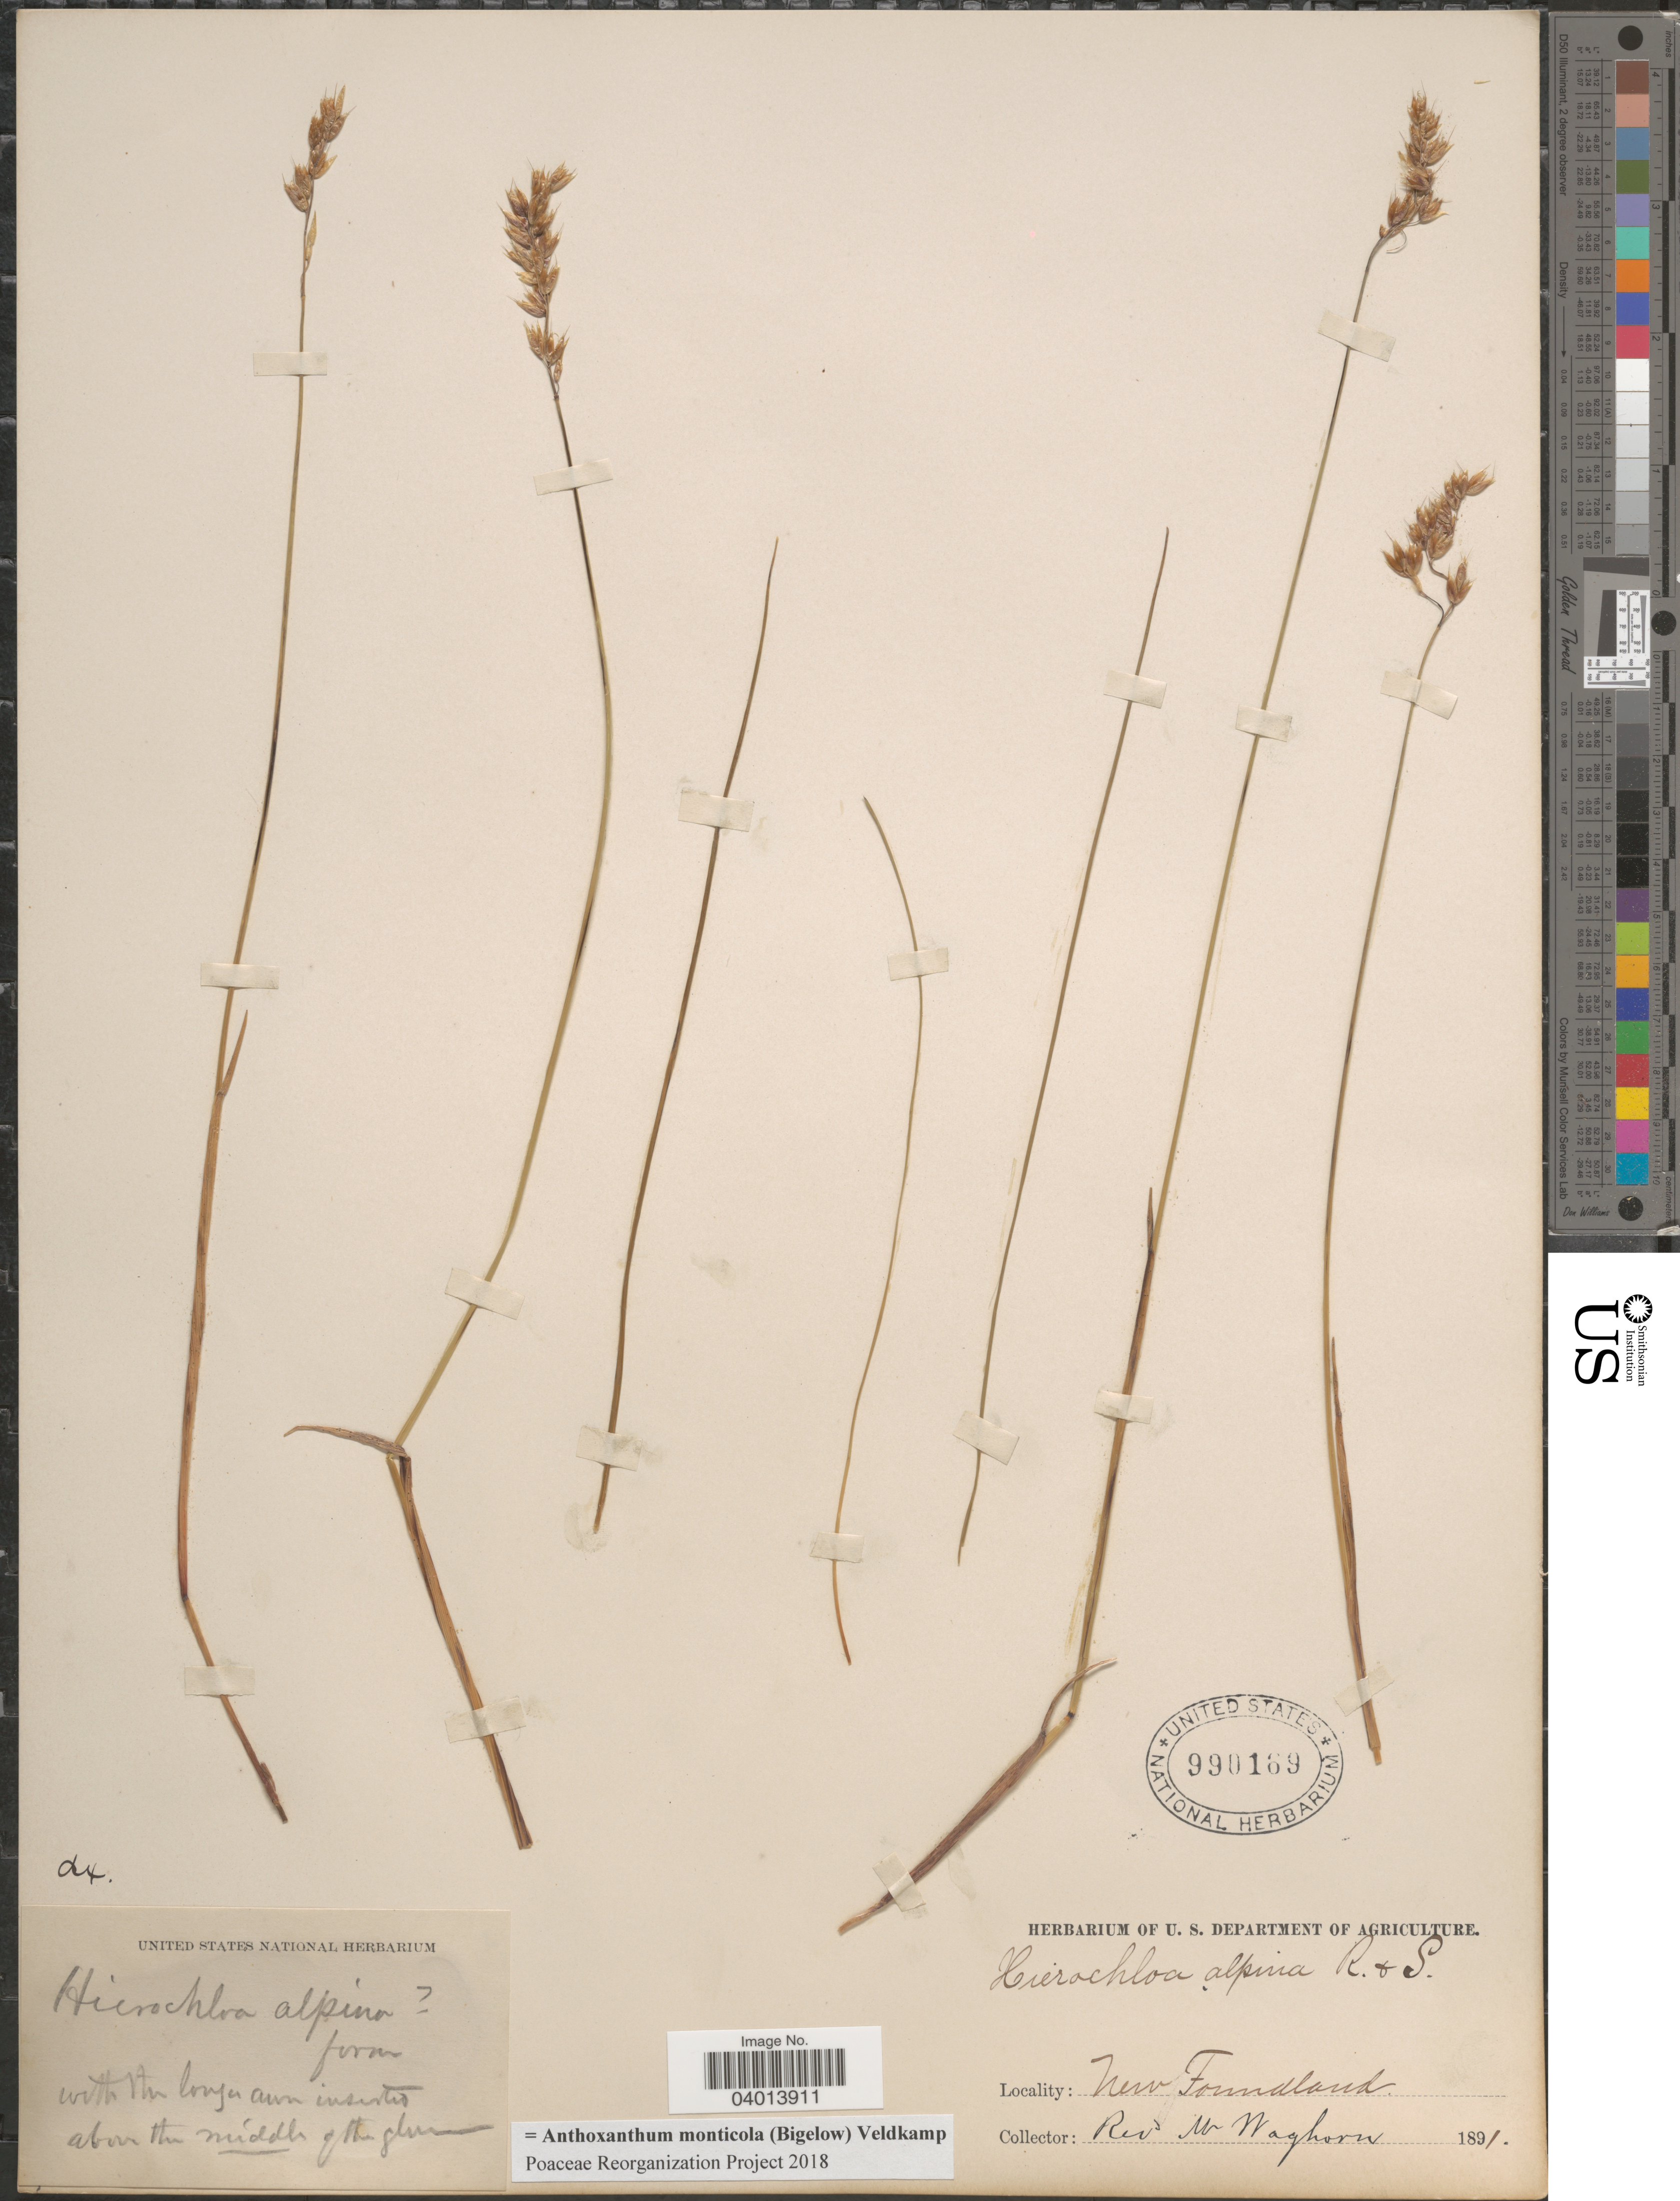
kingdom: Plantae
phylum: Tracheophyta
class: Liliopsida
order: Poales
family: Poaceae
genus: Anthoxanthum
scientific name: Anthoxanthum monticola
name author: (Bigelow) Veldkamp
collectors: M. Waghorn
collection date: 1891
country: Canada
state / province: Newfoundland and Labrador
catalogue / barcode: US 990169